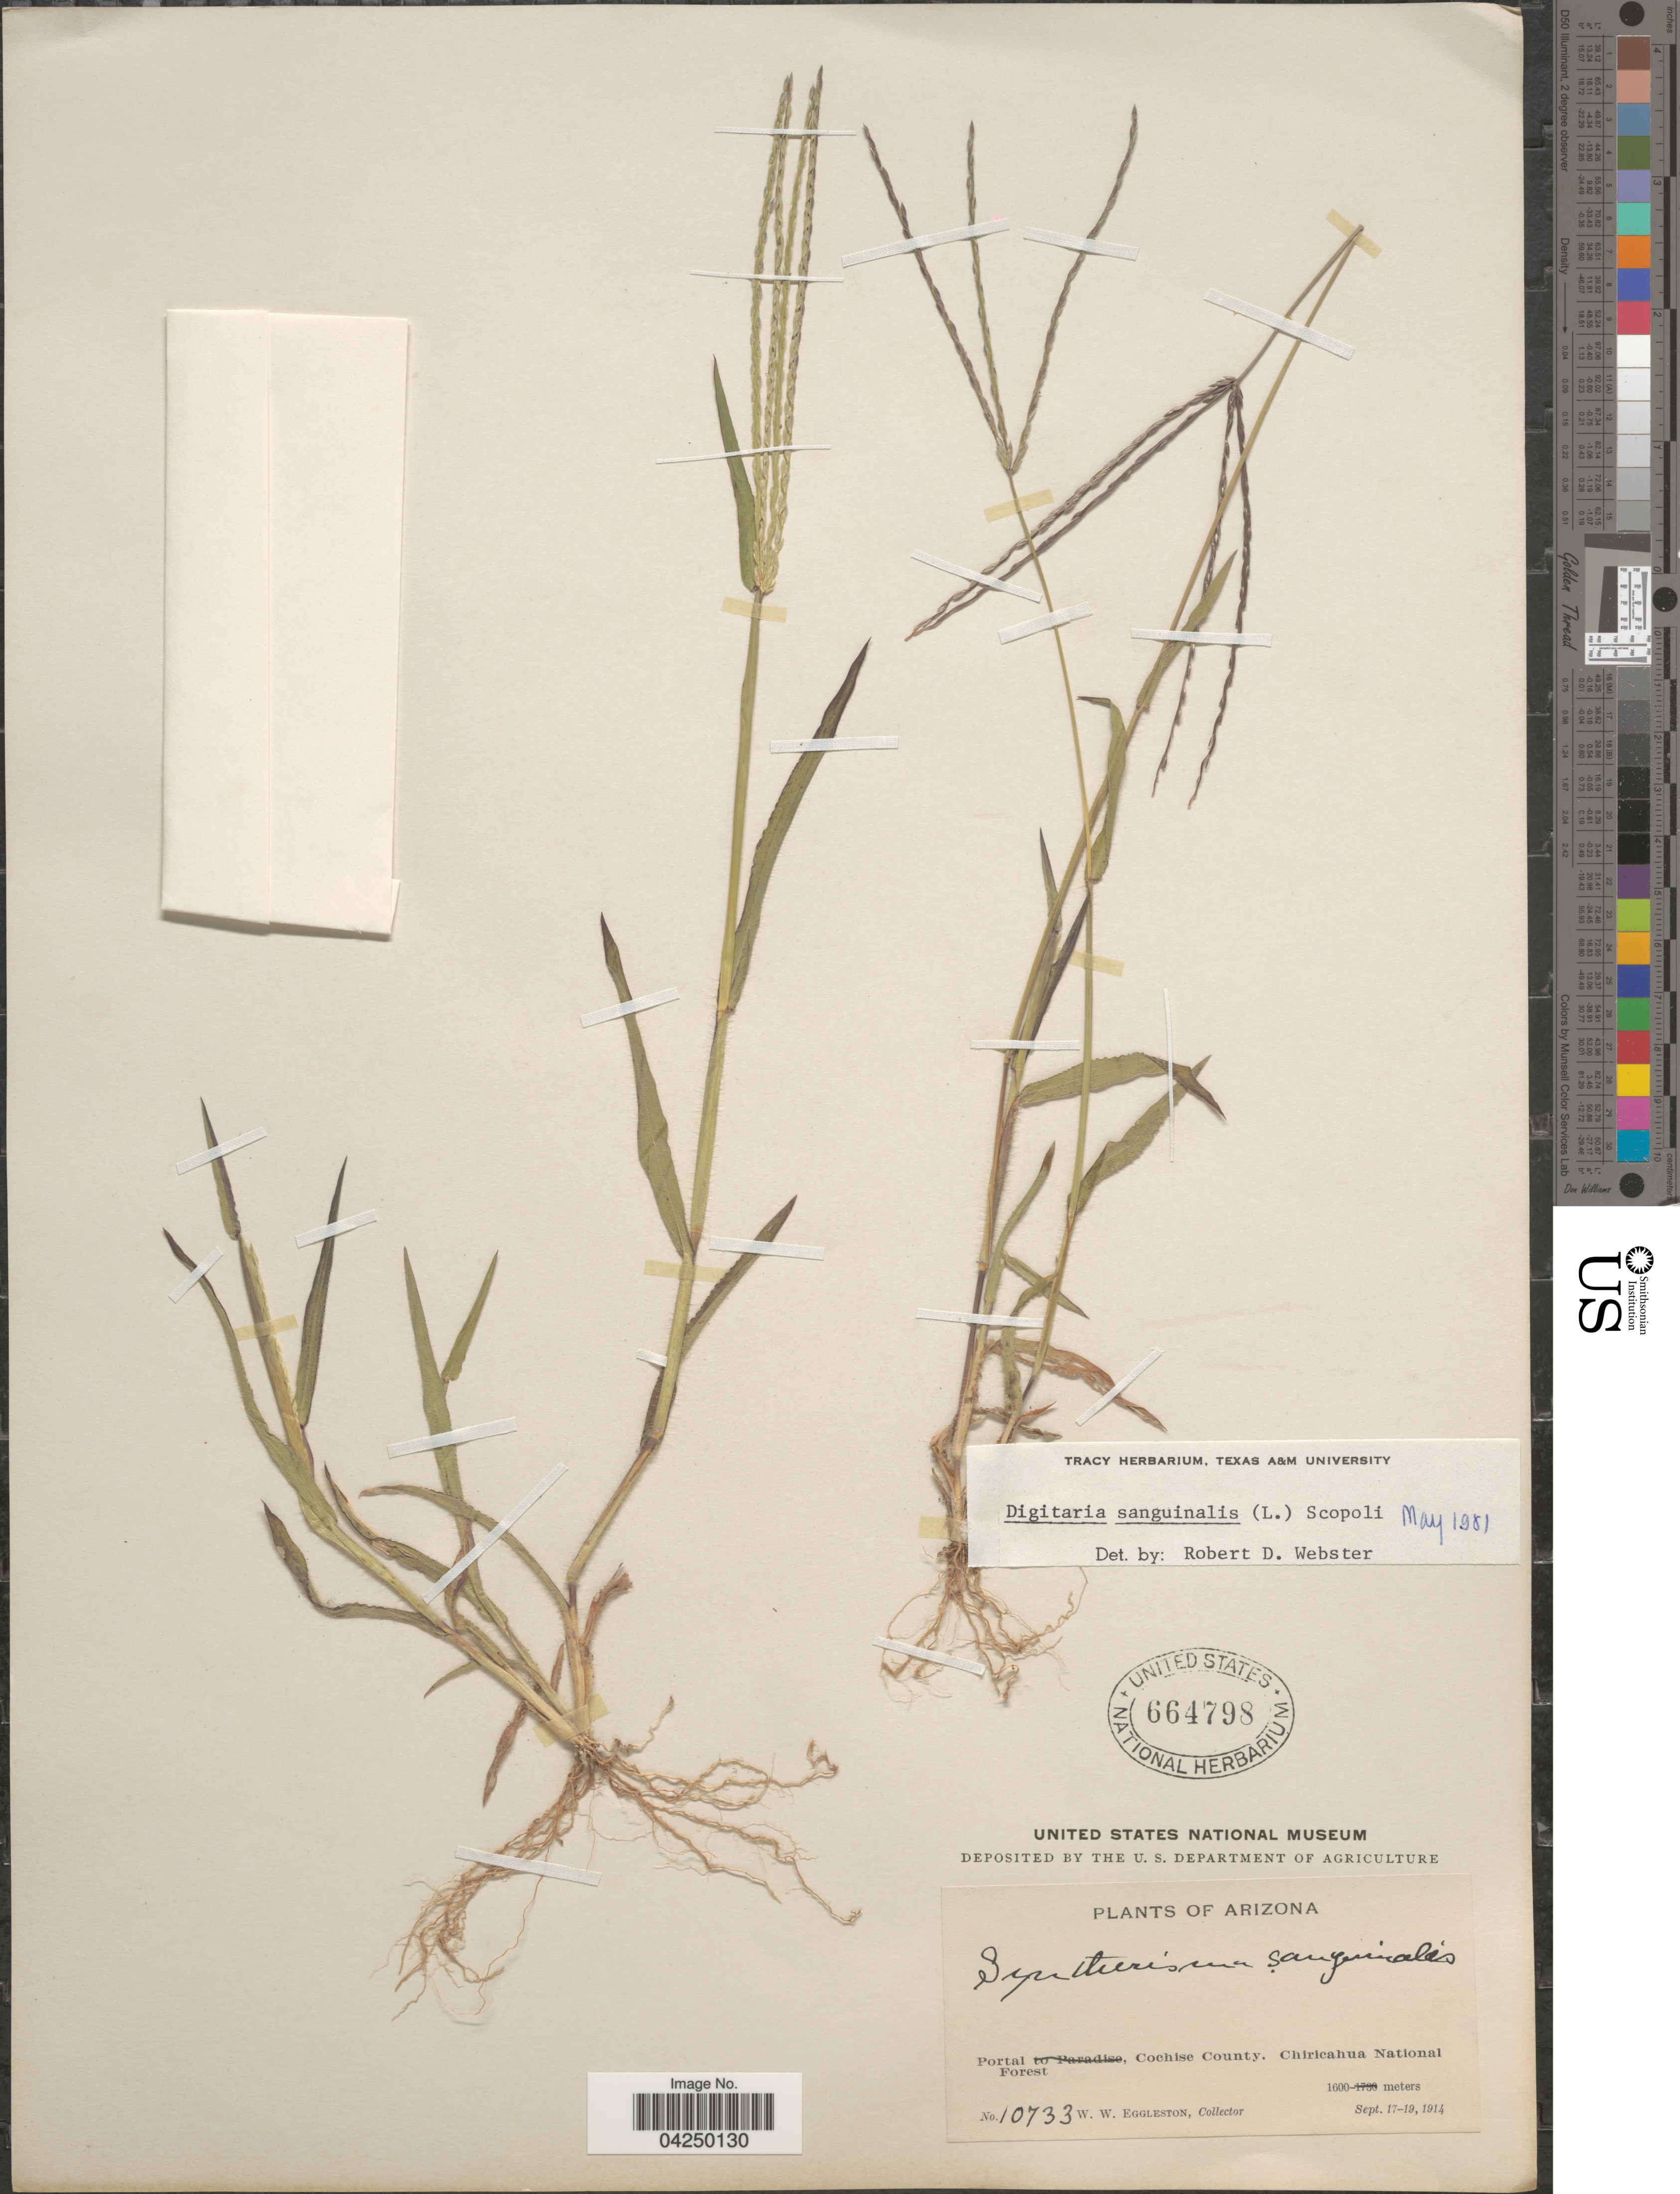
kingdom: Plantae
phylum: Tracheophyta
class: Liliopsida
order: Poales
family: Poaceae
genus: Digitaria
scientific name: Digitaria sanguinalis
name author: (L.) Scop.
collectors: W. W. Eggleston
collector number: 10733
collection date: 1914-09-17/1914-09-19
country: United States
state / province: Arizona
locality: Portal, Cochise County. Chiricahua National Forest.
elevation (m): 1600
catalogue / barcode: US 664798